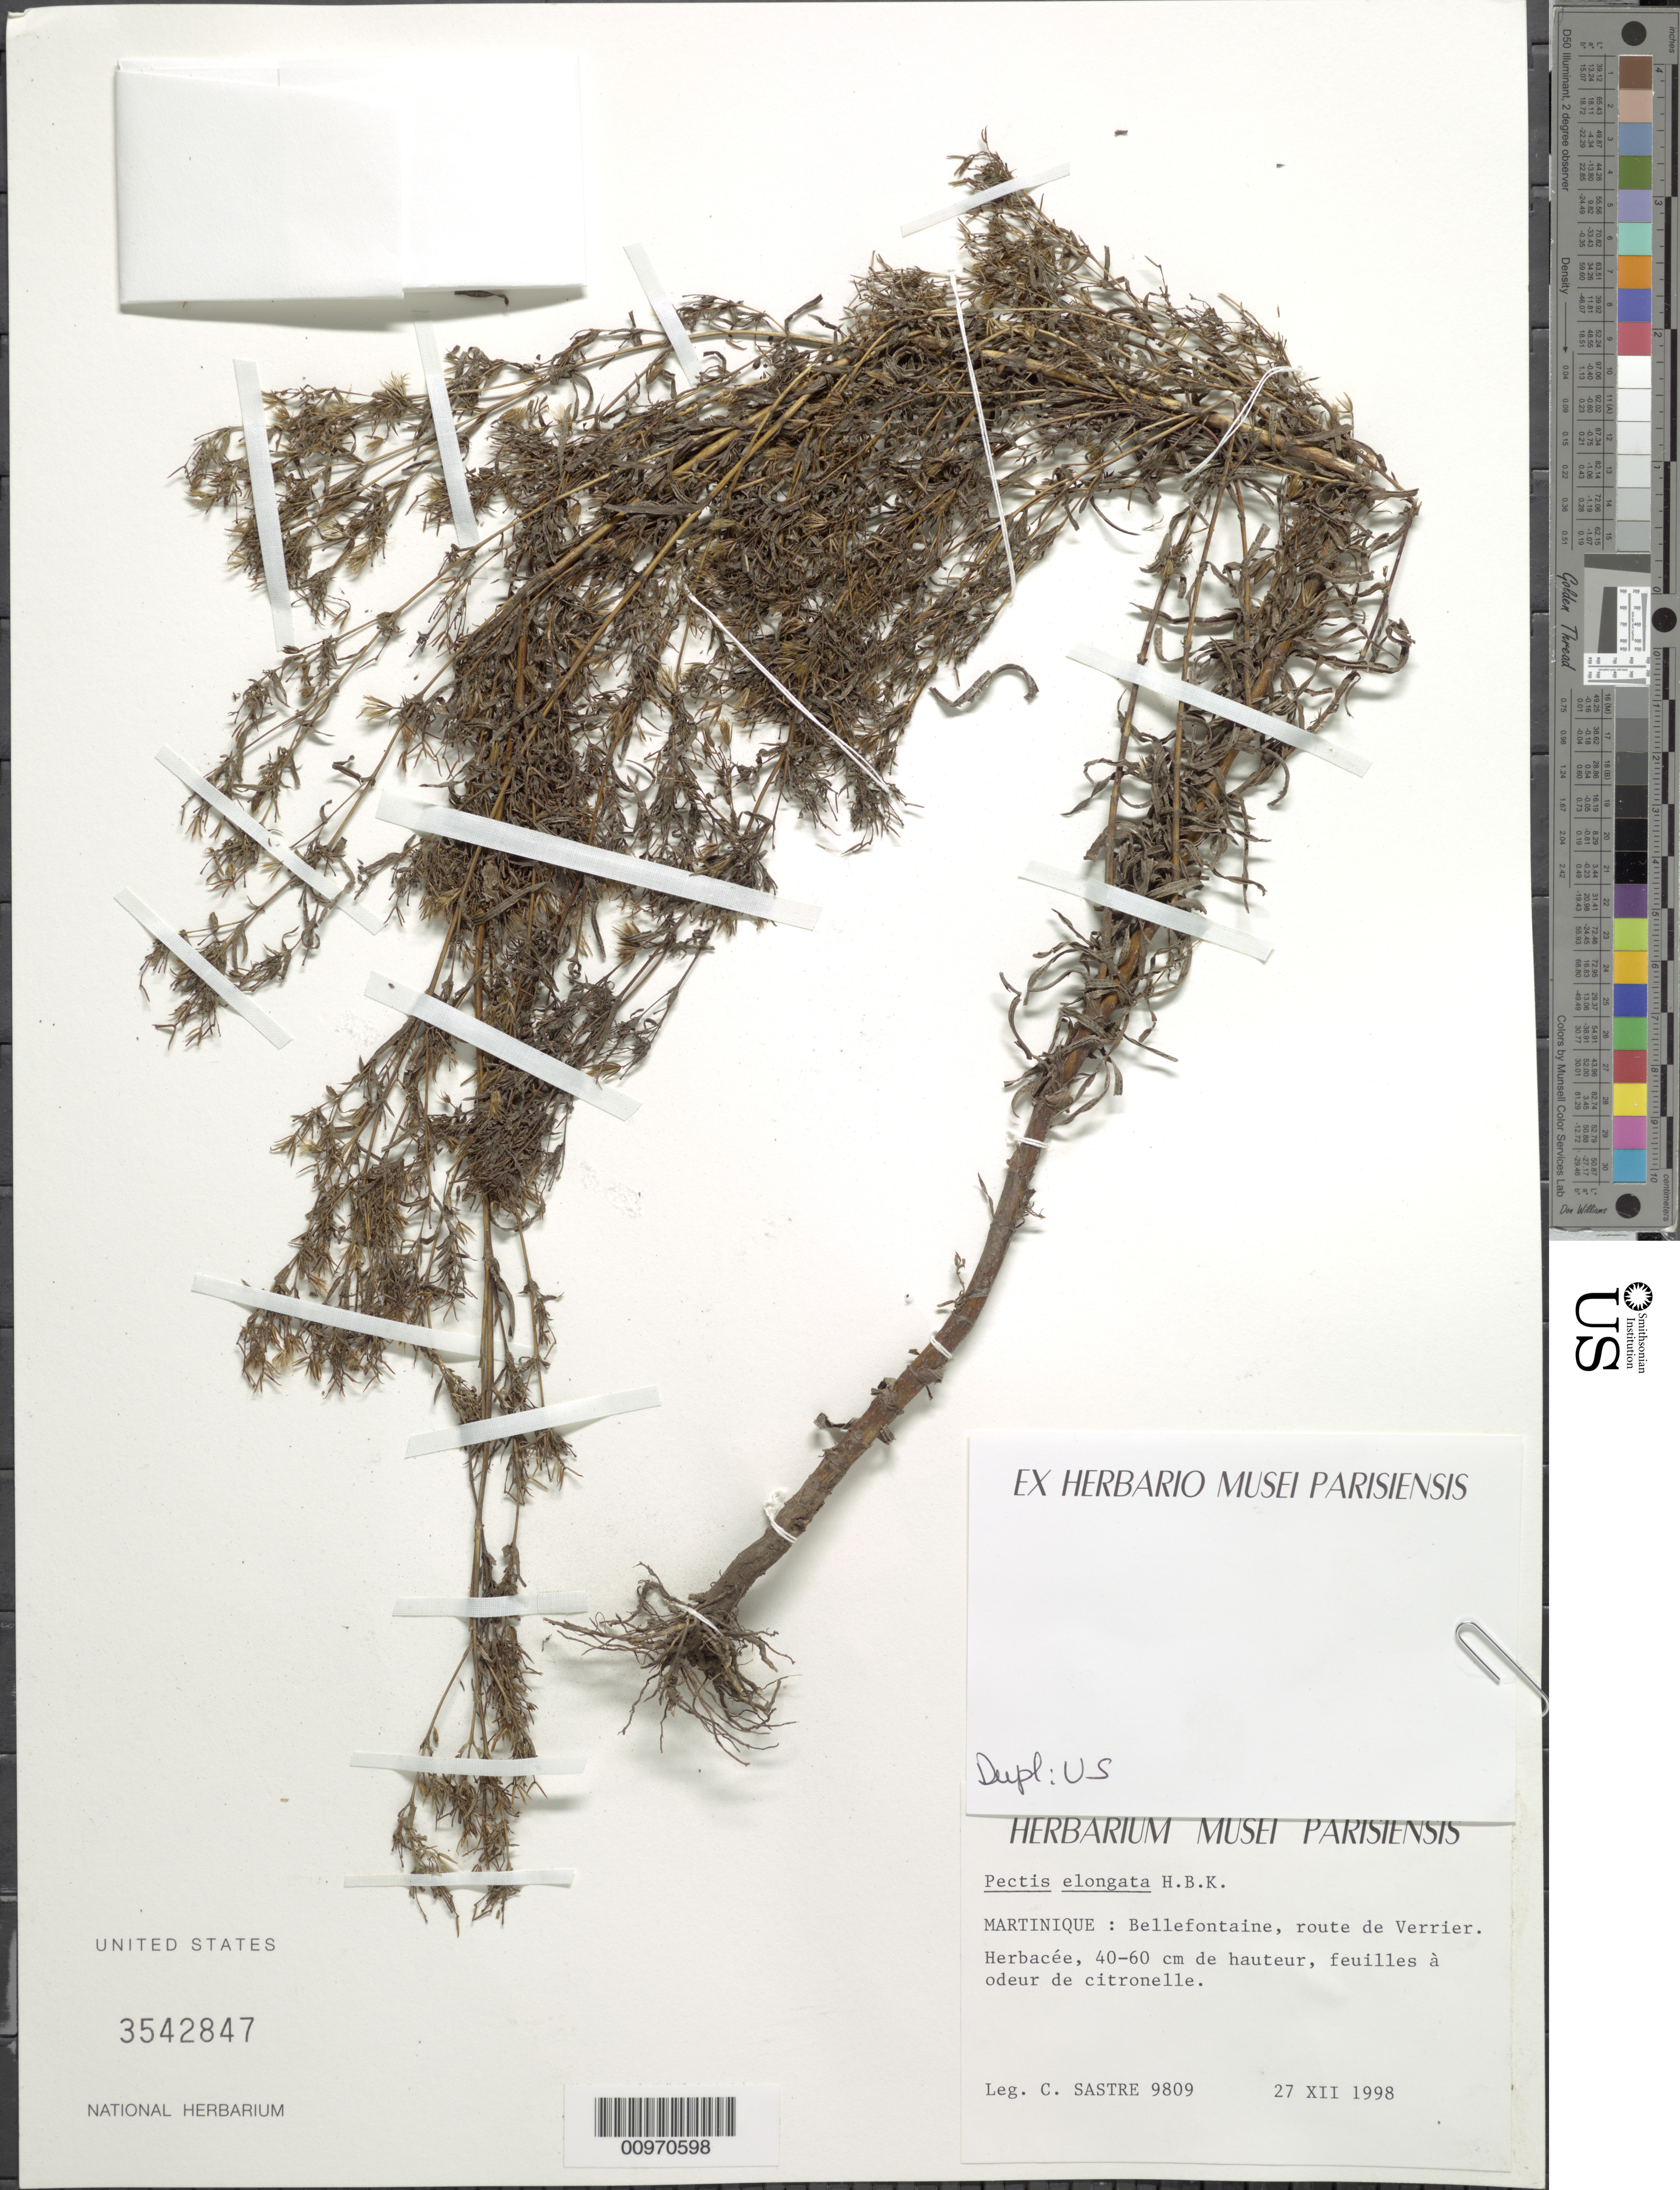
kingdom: Plantae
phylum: Tracheophyta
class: Magnoliopsida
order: Asterales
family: Asteraceae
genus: Pectis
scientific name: Pectis elongata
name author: Kunth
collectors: C. H. L. Sastre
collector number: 9809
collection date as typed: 27 Dec 1998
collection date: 1998-12-27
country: Martinique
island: Martinique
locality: Bellefontaine, route de Verrier.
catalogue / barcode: US 3542847